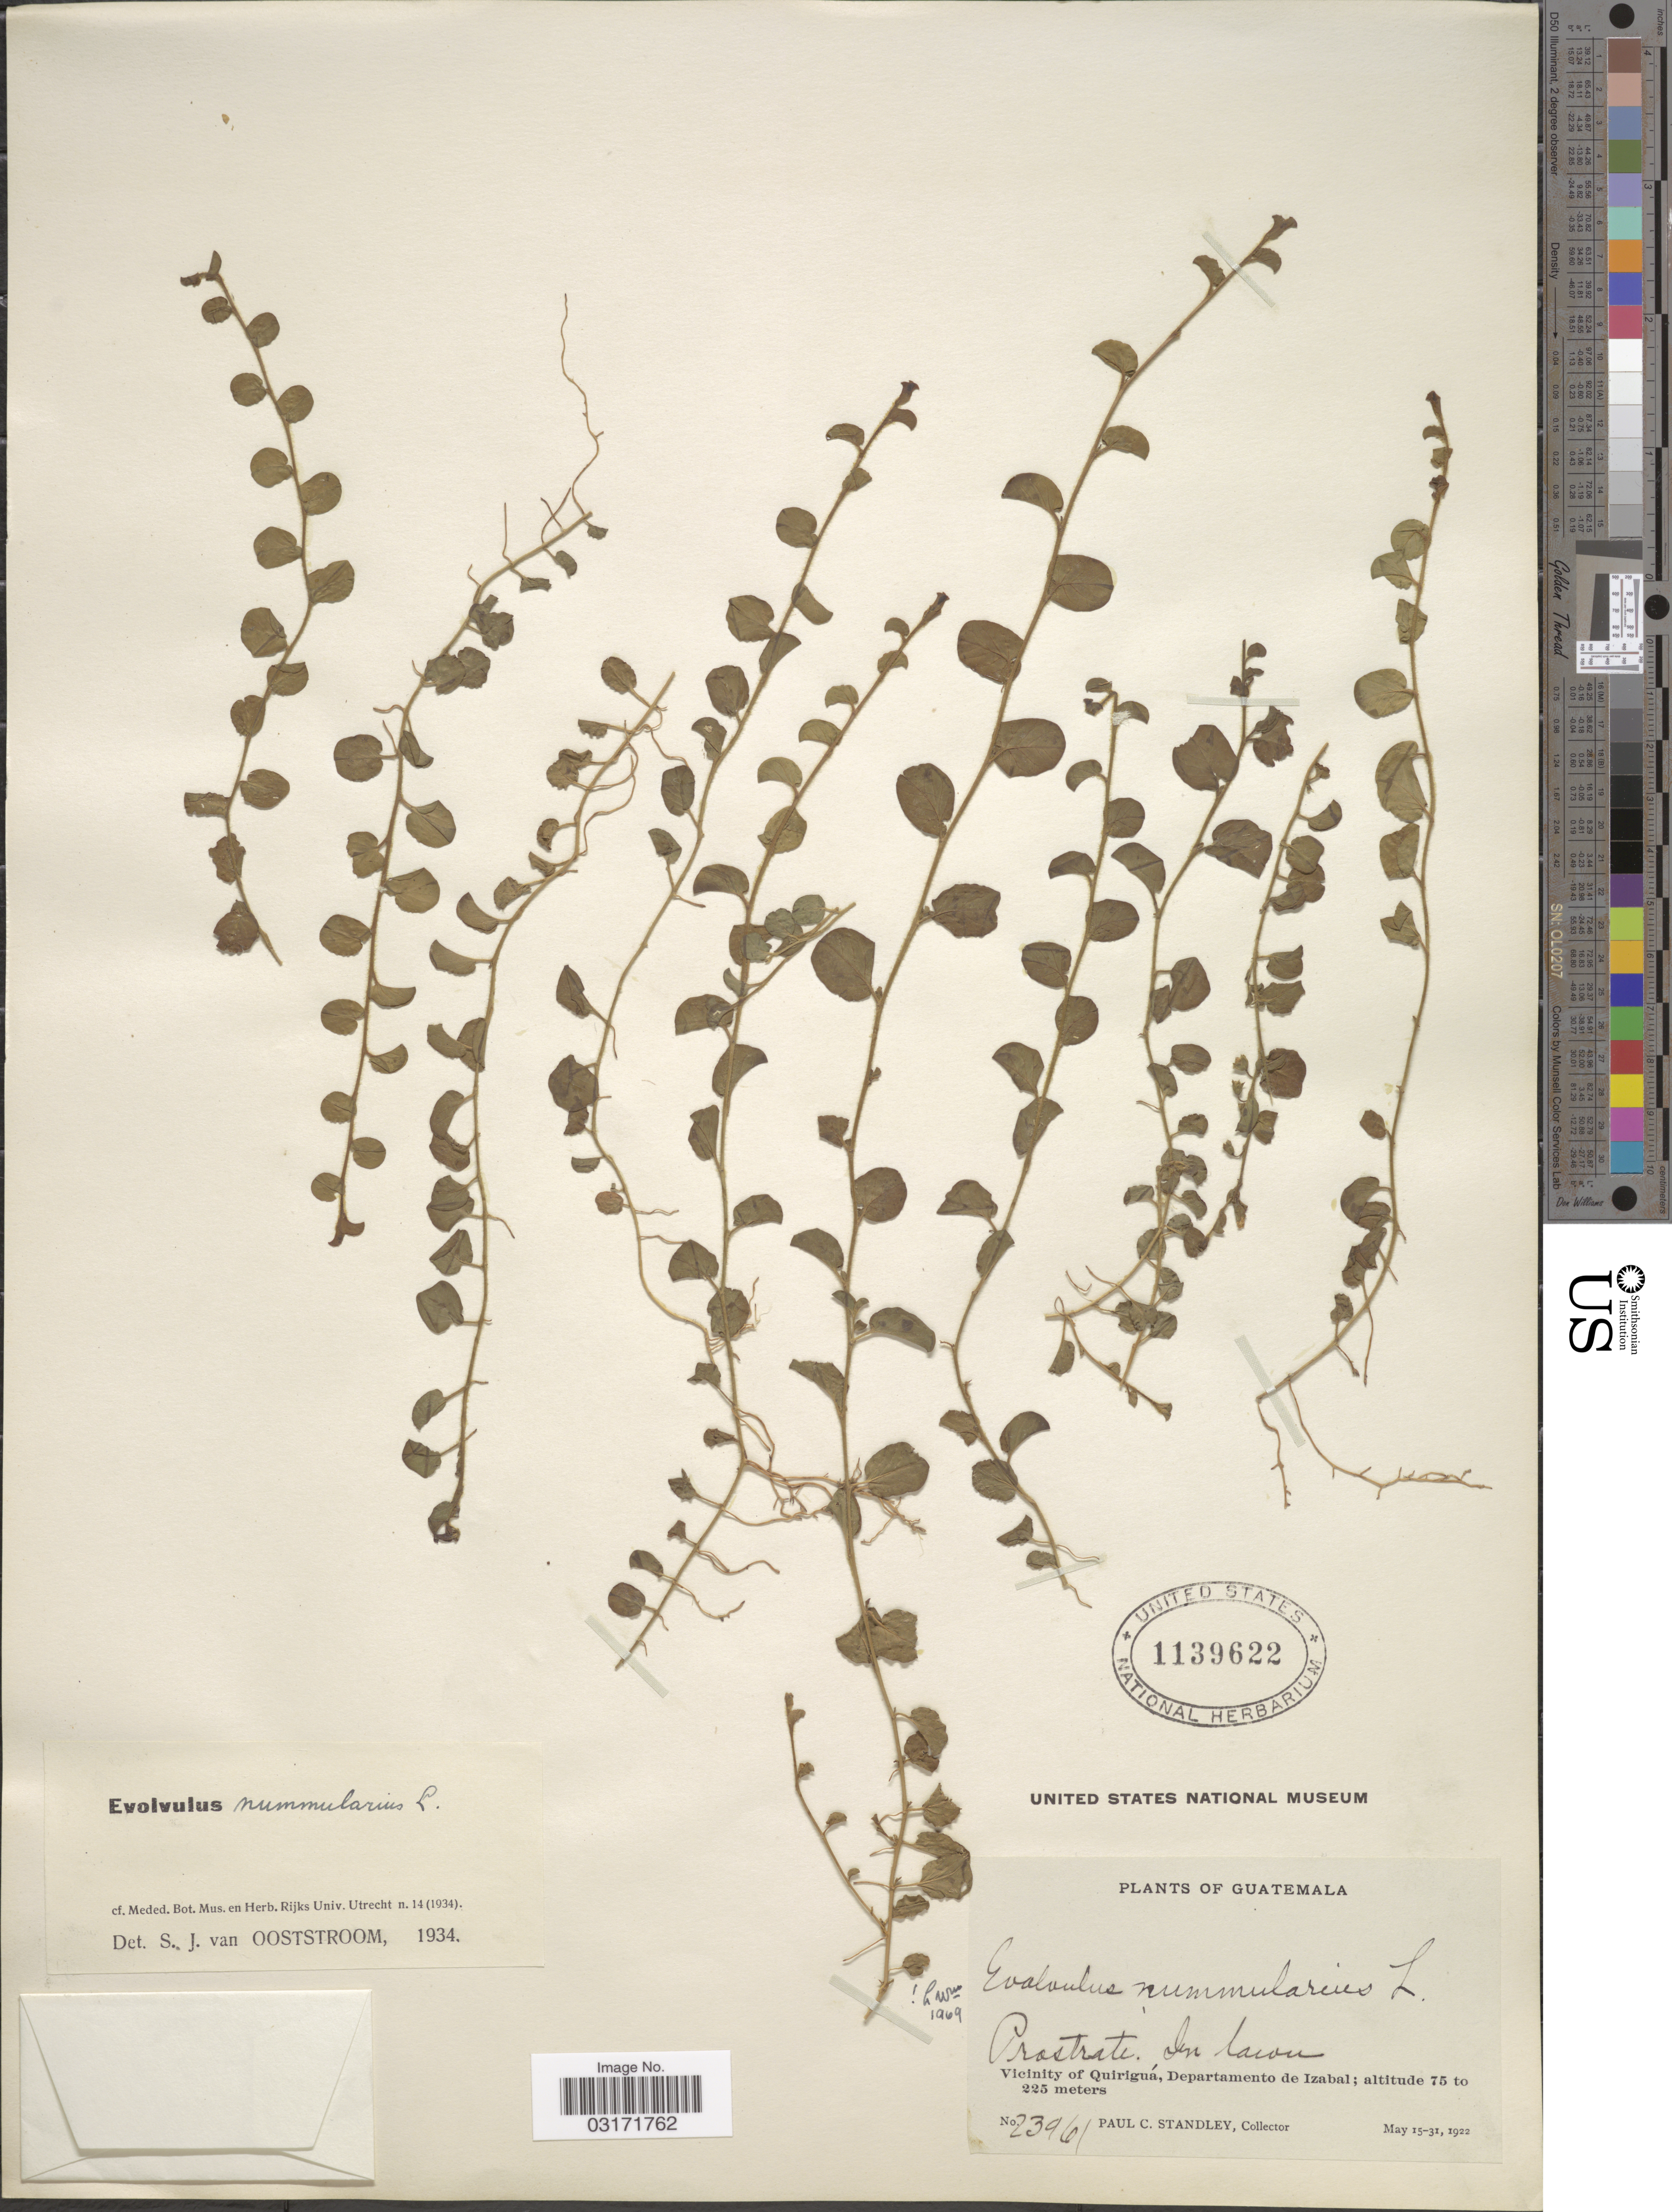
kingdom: Plantae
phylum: Tracheophyta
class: Magnoliopsida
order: Solanales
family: Convolvulaceae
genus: Evolvulus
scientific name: Evolvulus nummularius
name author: (L.) L.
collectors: P. C. Standley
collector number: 23961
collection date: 1922-05-15/1922-05-31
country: Guatemala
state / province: Izabal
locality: Vicinity of Quiriguá, Departamento de Izabal.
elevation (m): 75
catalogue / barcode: US 1139622